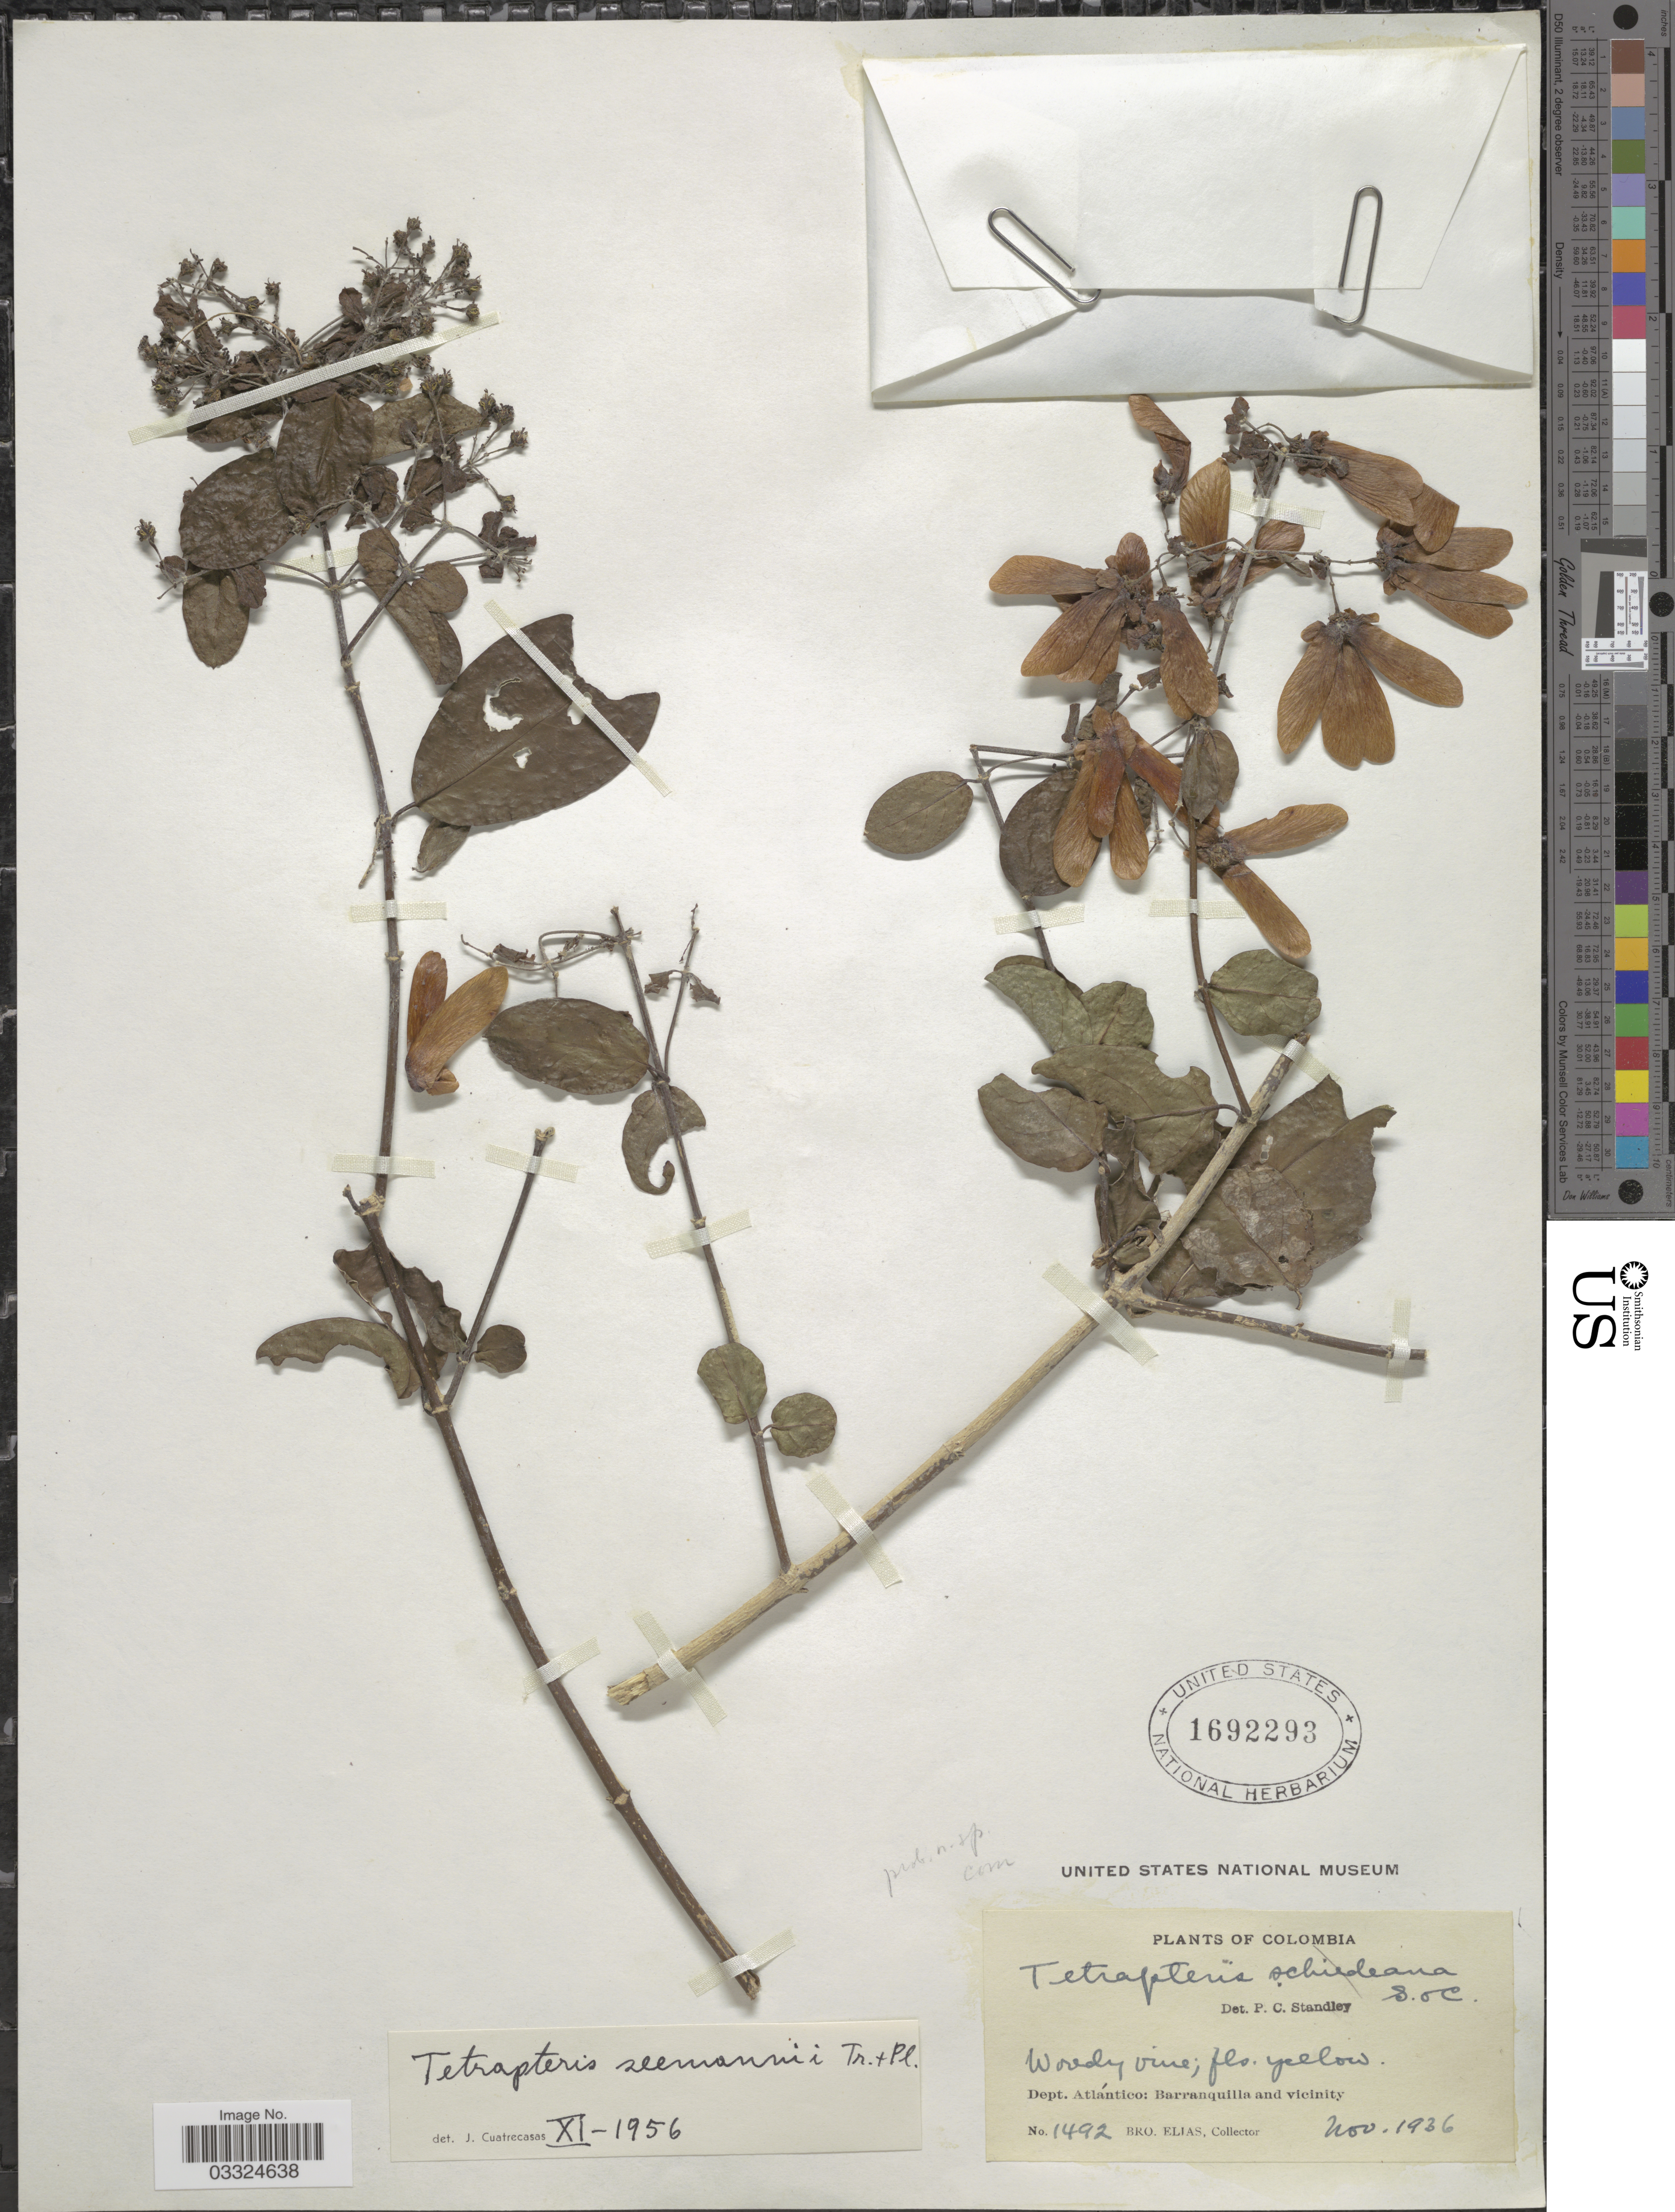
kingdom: Plantae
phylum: Tracheophyta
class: Magnoliopsida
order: Malpighiales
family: Malpighiaceae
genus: Tetrapterys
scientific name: Tetrapterys seemannii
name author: Triana & Planch.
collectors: Bro. Elias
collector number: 1492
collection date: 1936-11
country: Colombia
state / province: Atlántico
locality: Dept. Atlántico: Barranquilla and vicinity.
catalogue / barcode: US 1692293